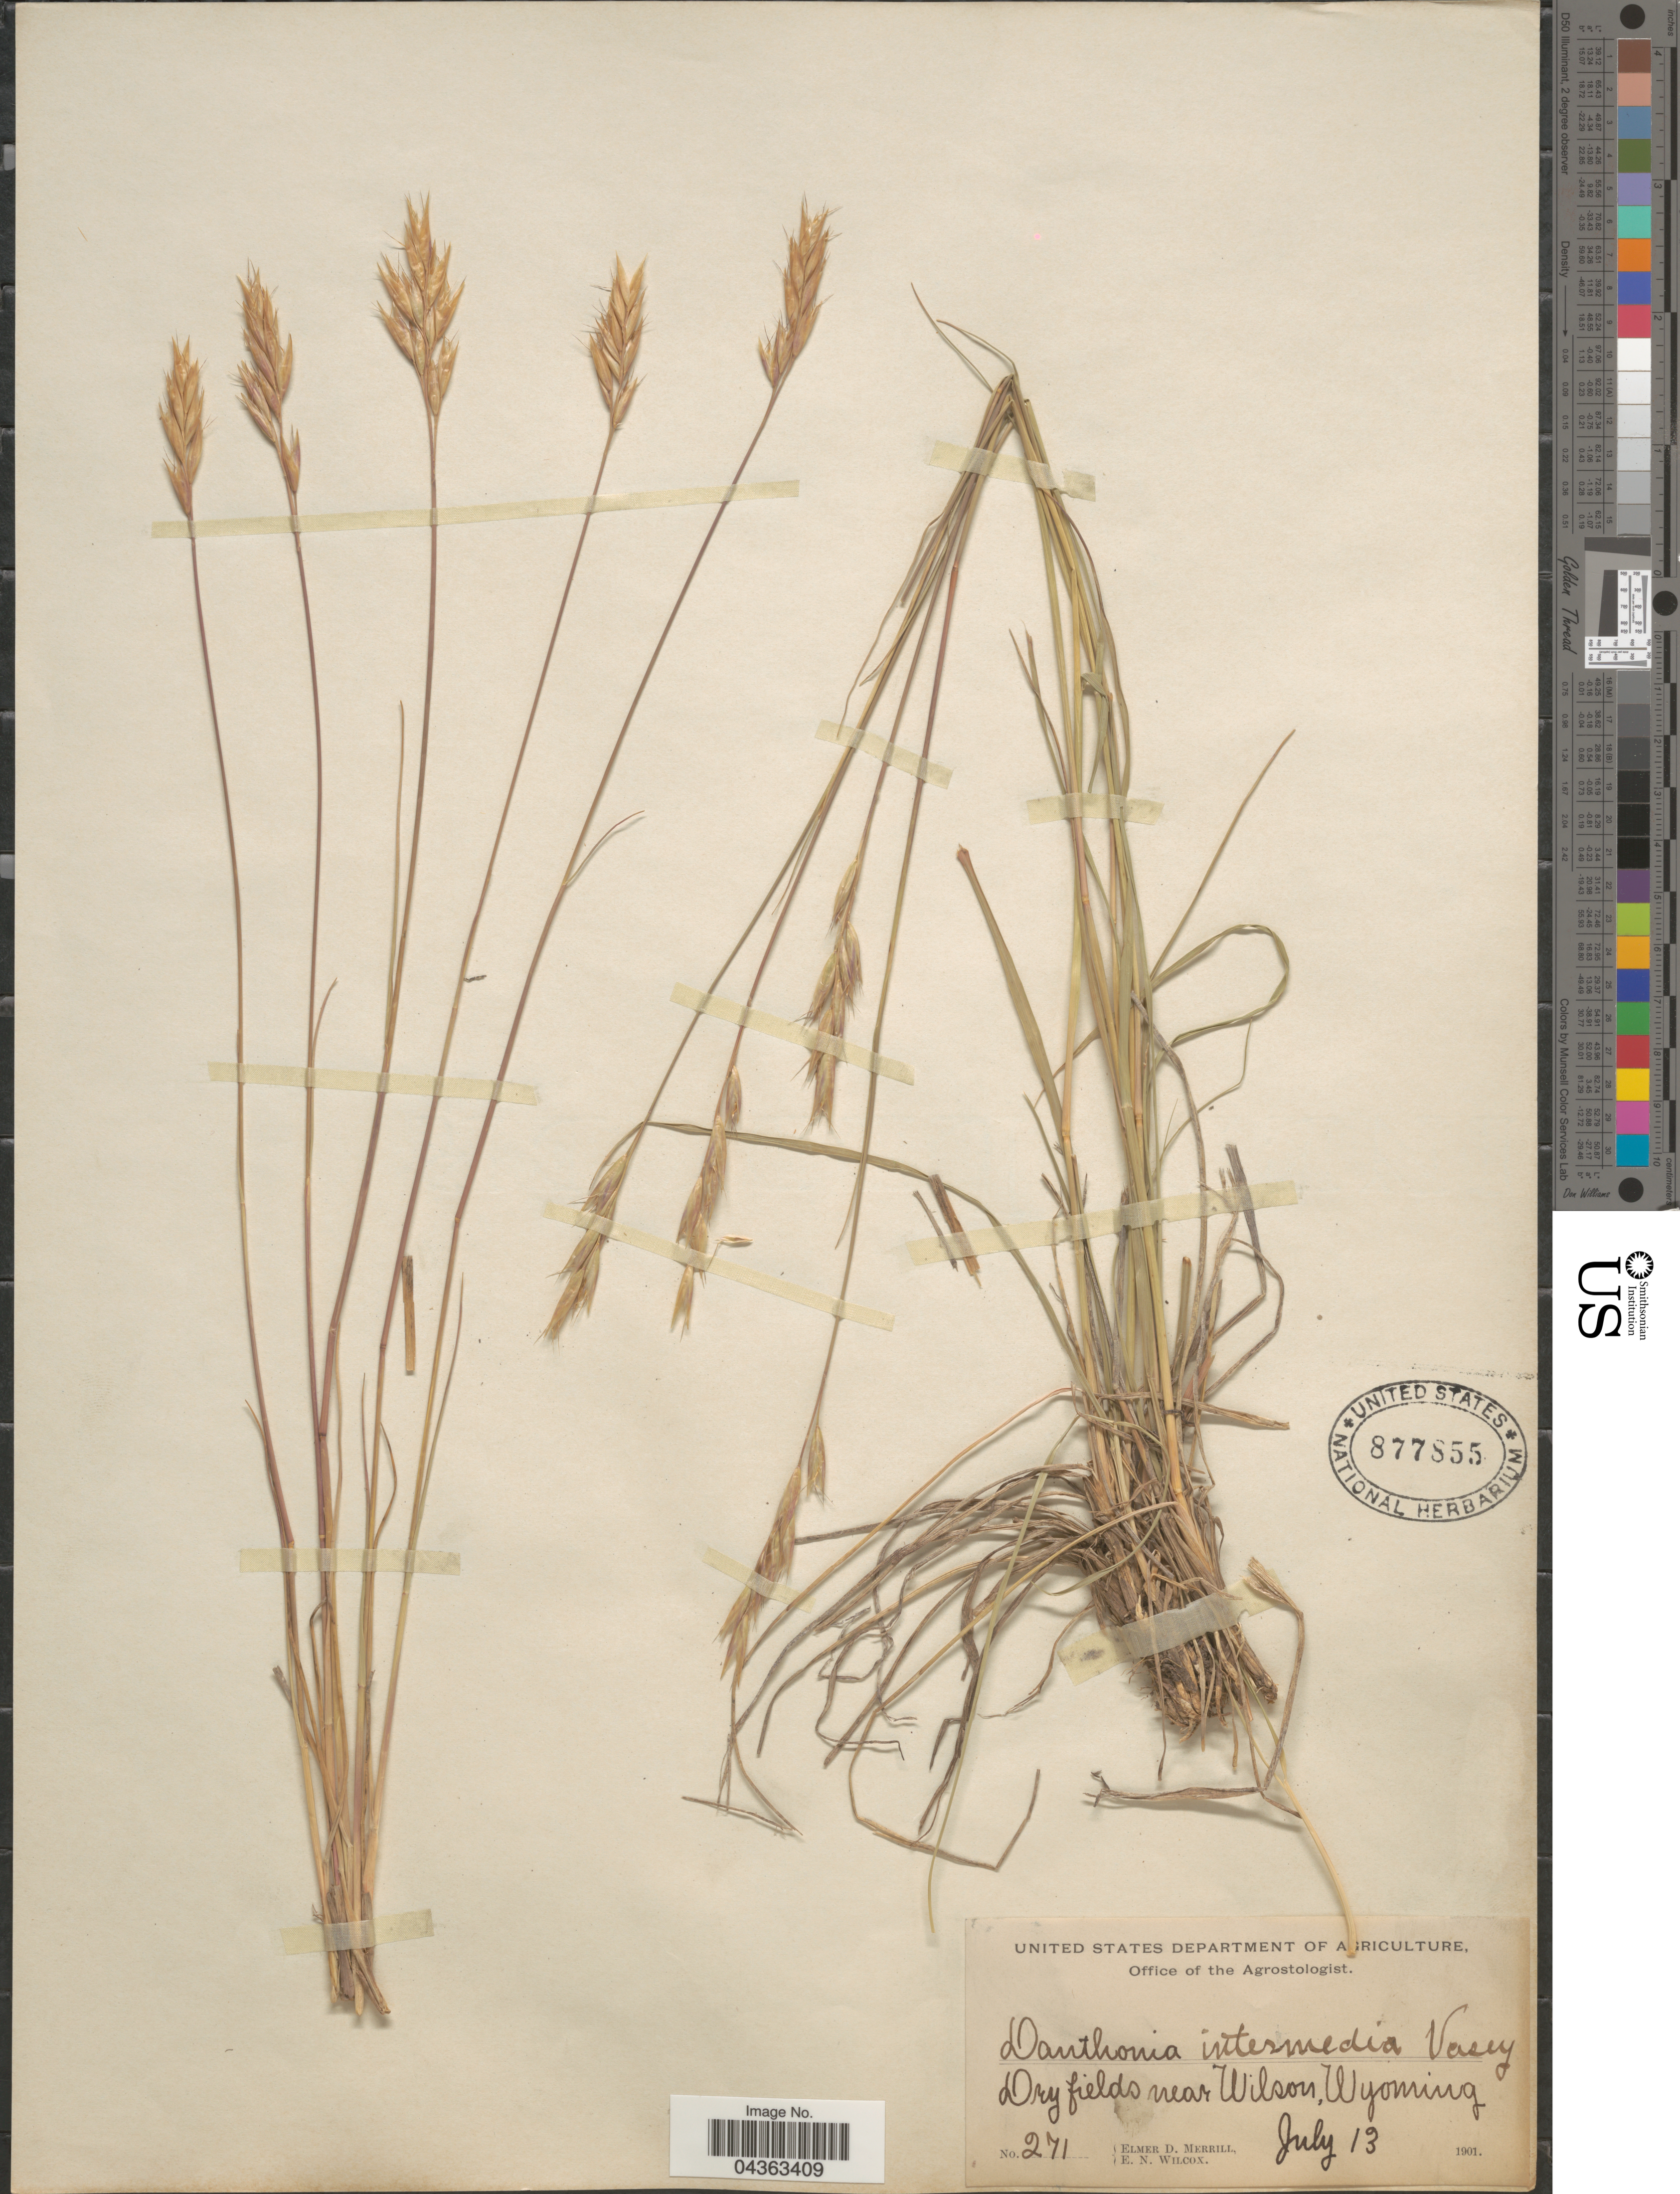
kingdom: Plantae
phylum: Tracheophyta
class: Liliopsida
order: Poales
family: Poaceae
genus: Danthonia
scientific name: Danthonia intermedia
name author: Vasey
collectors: E. D. Merrill & E. Wilcox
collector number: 271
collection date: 1901-07-13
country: United States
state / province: Wyoming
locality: Dry fields near Wilson.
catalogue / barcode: US 877855